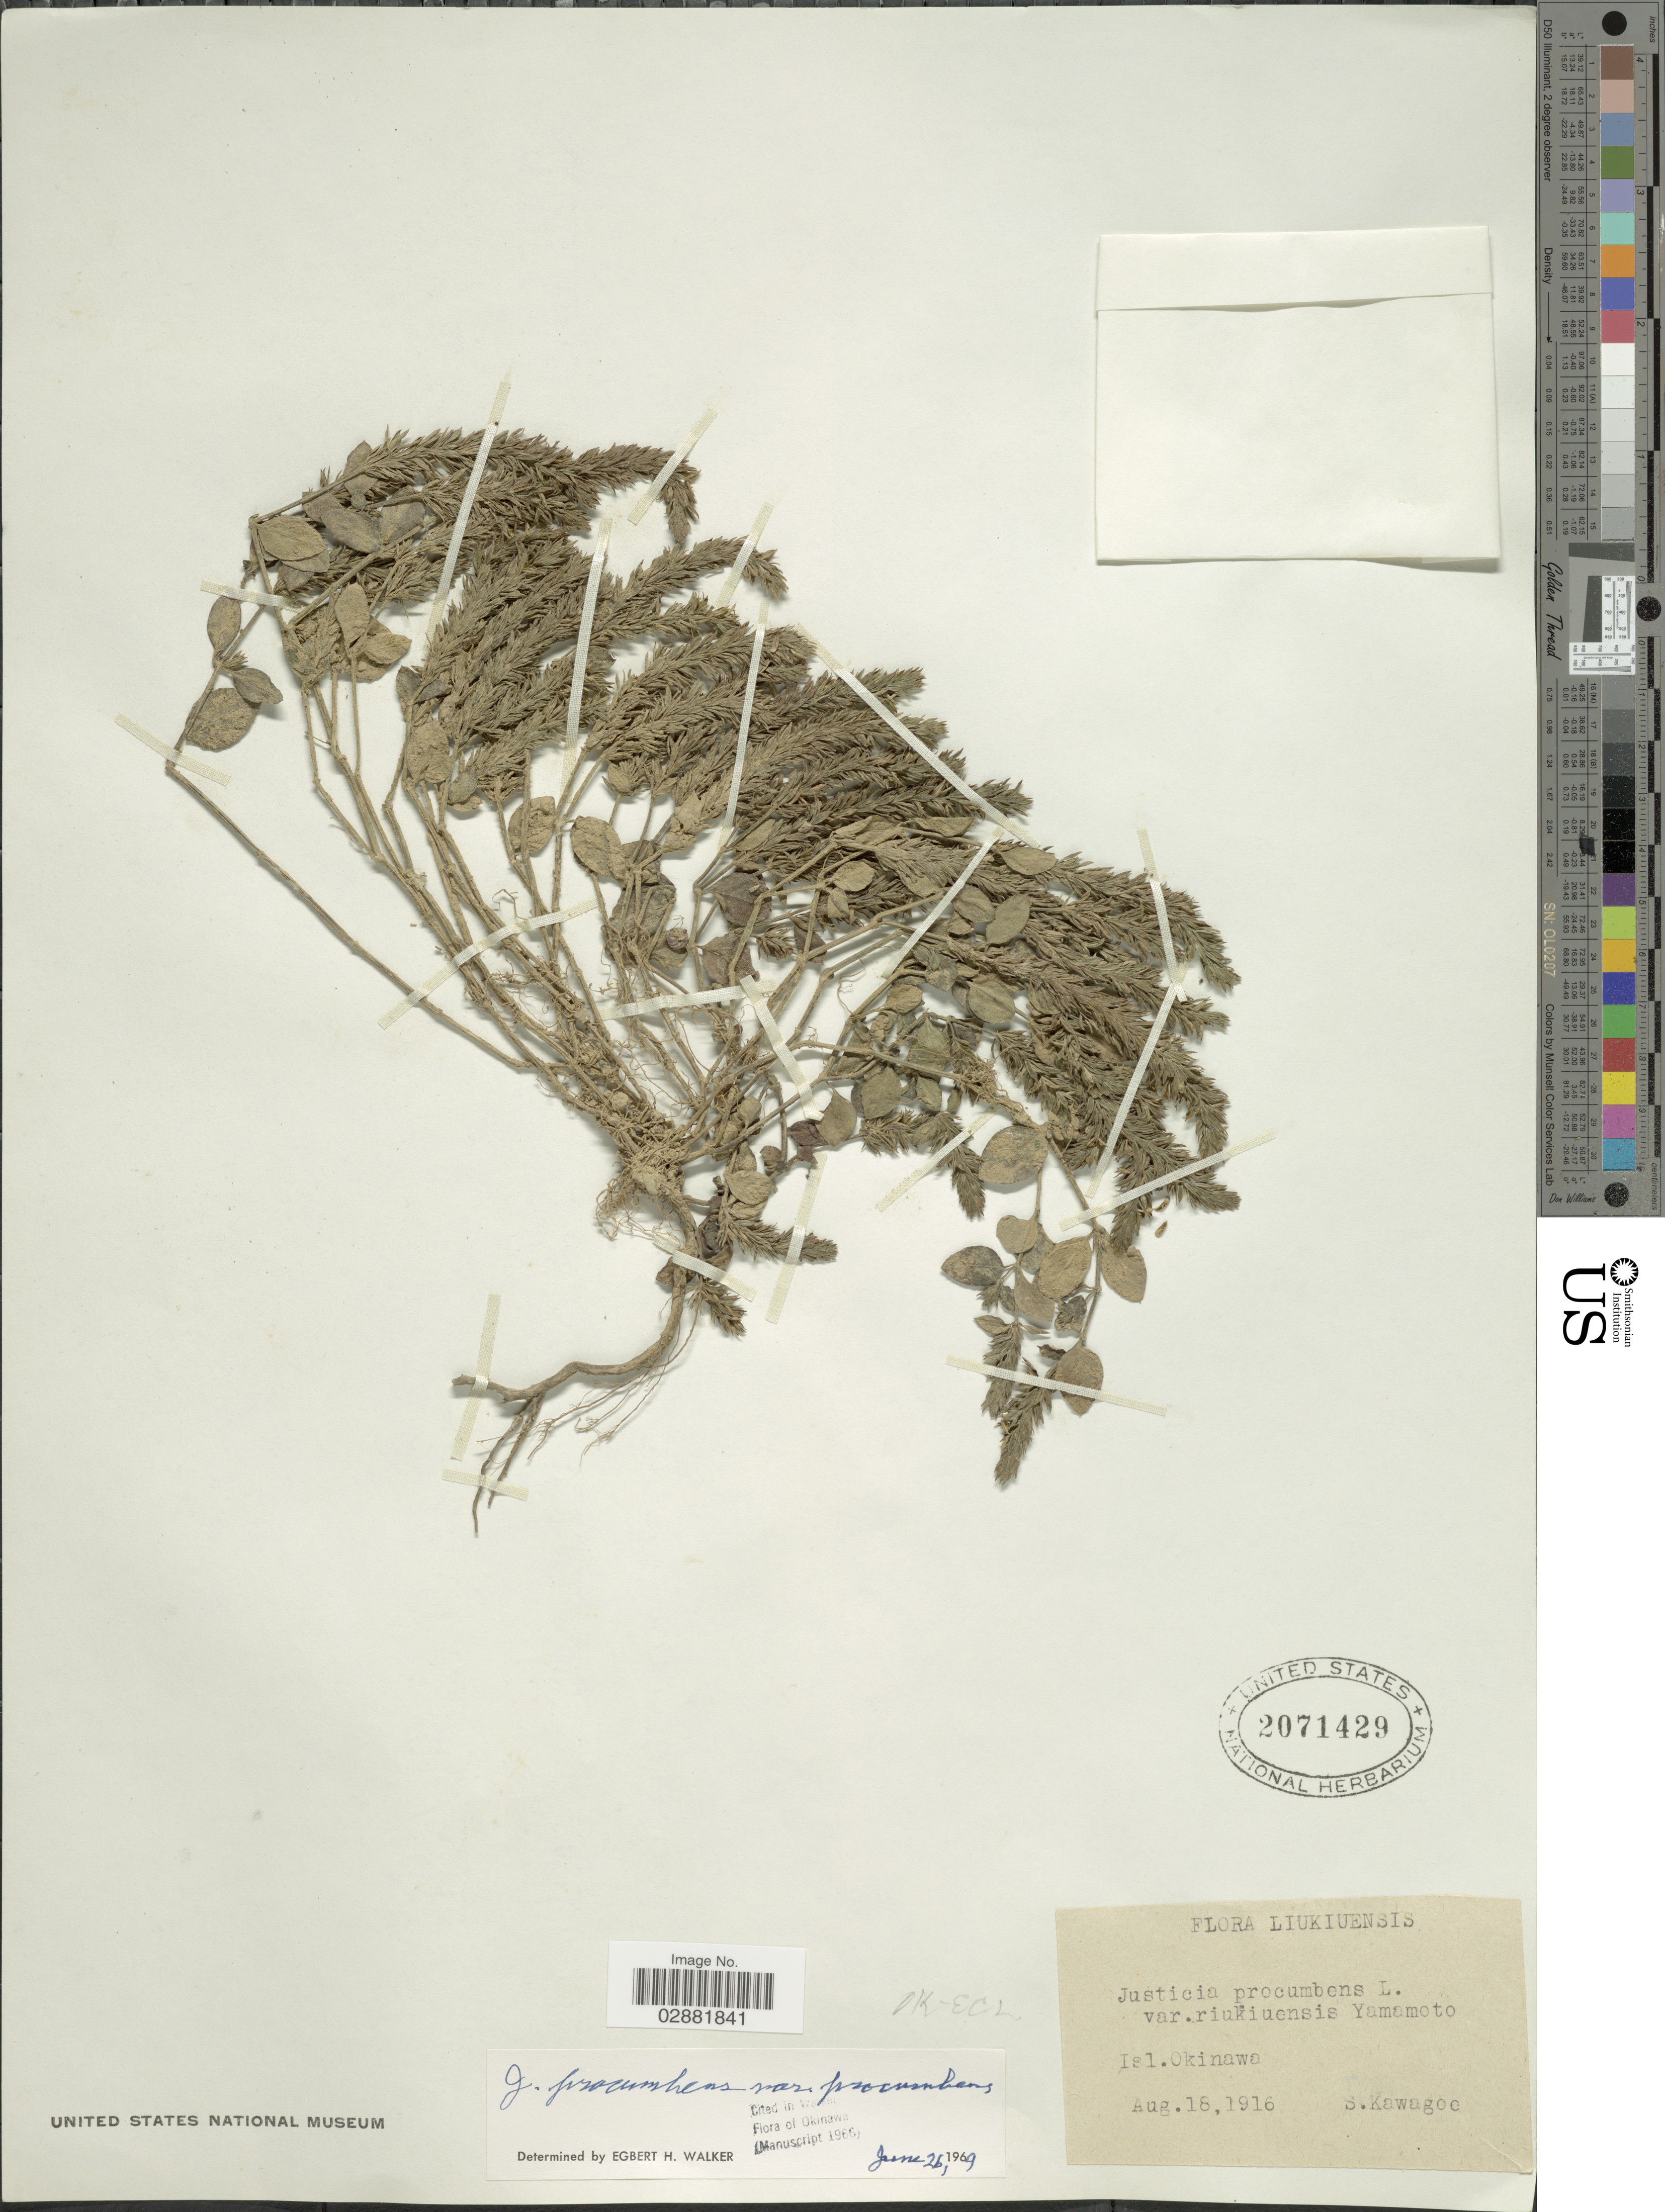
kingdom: Plantae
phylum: Tracheophyta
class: Magnoliopsida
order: Lamiales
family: Acanthaceae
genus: Justicia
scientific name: Justicia procumbens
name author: L.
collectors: S. Kawagoe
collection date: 1916-08-18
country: Japan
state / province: Okinawa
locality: Liukiuensis, Isl. Okinawa.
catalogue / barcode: US 2071429